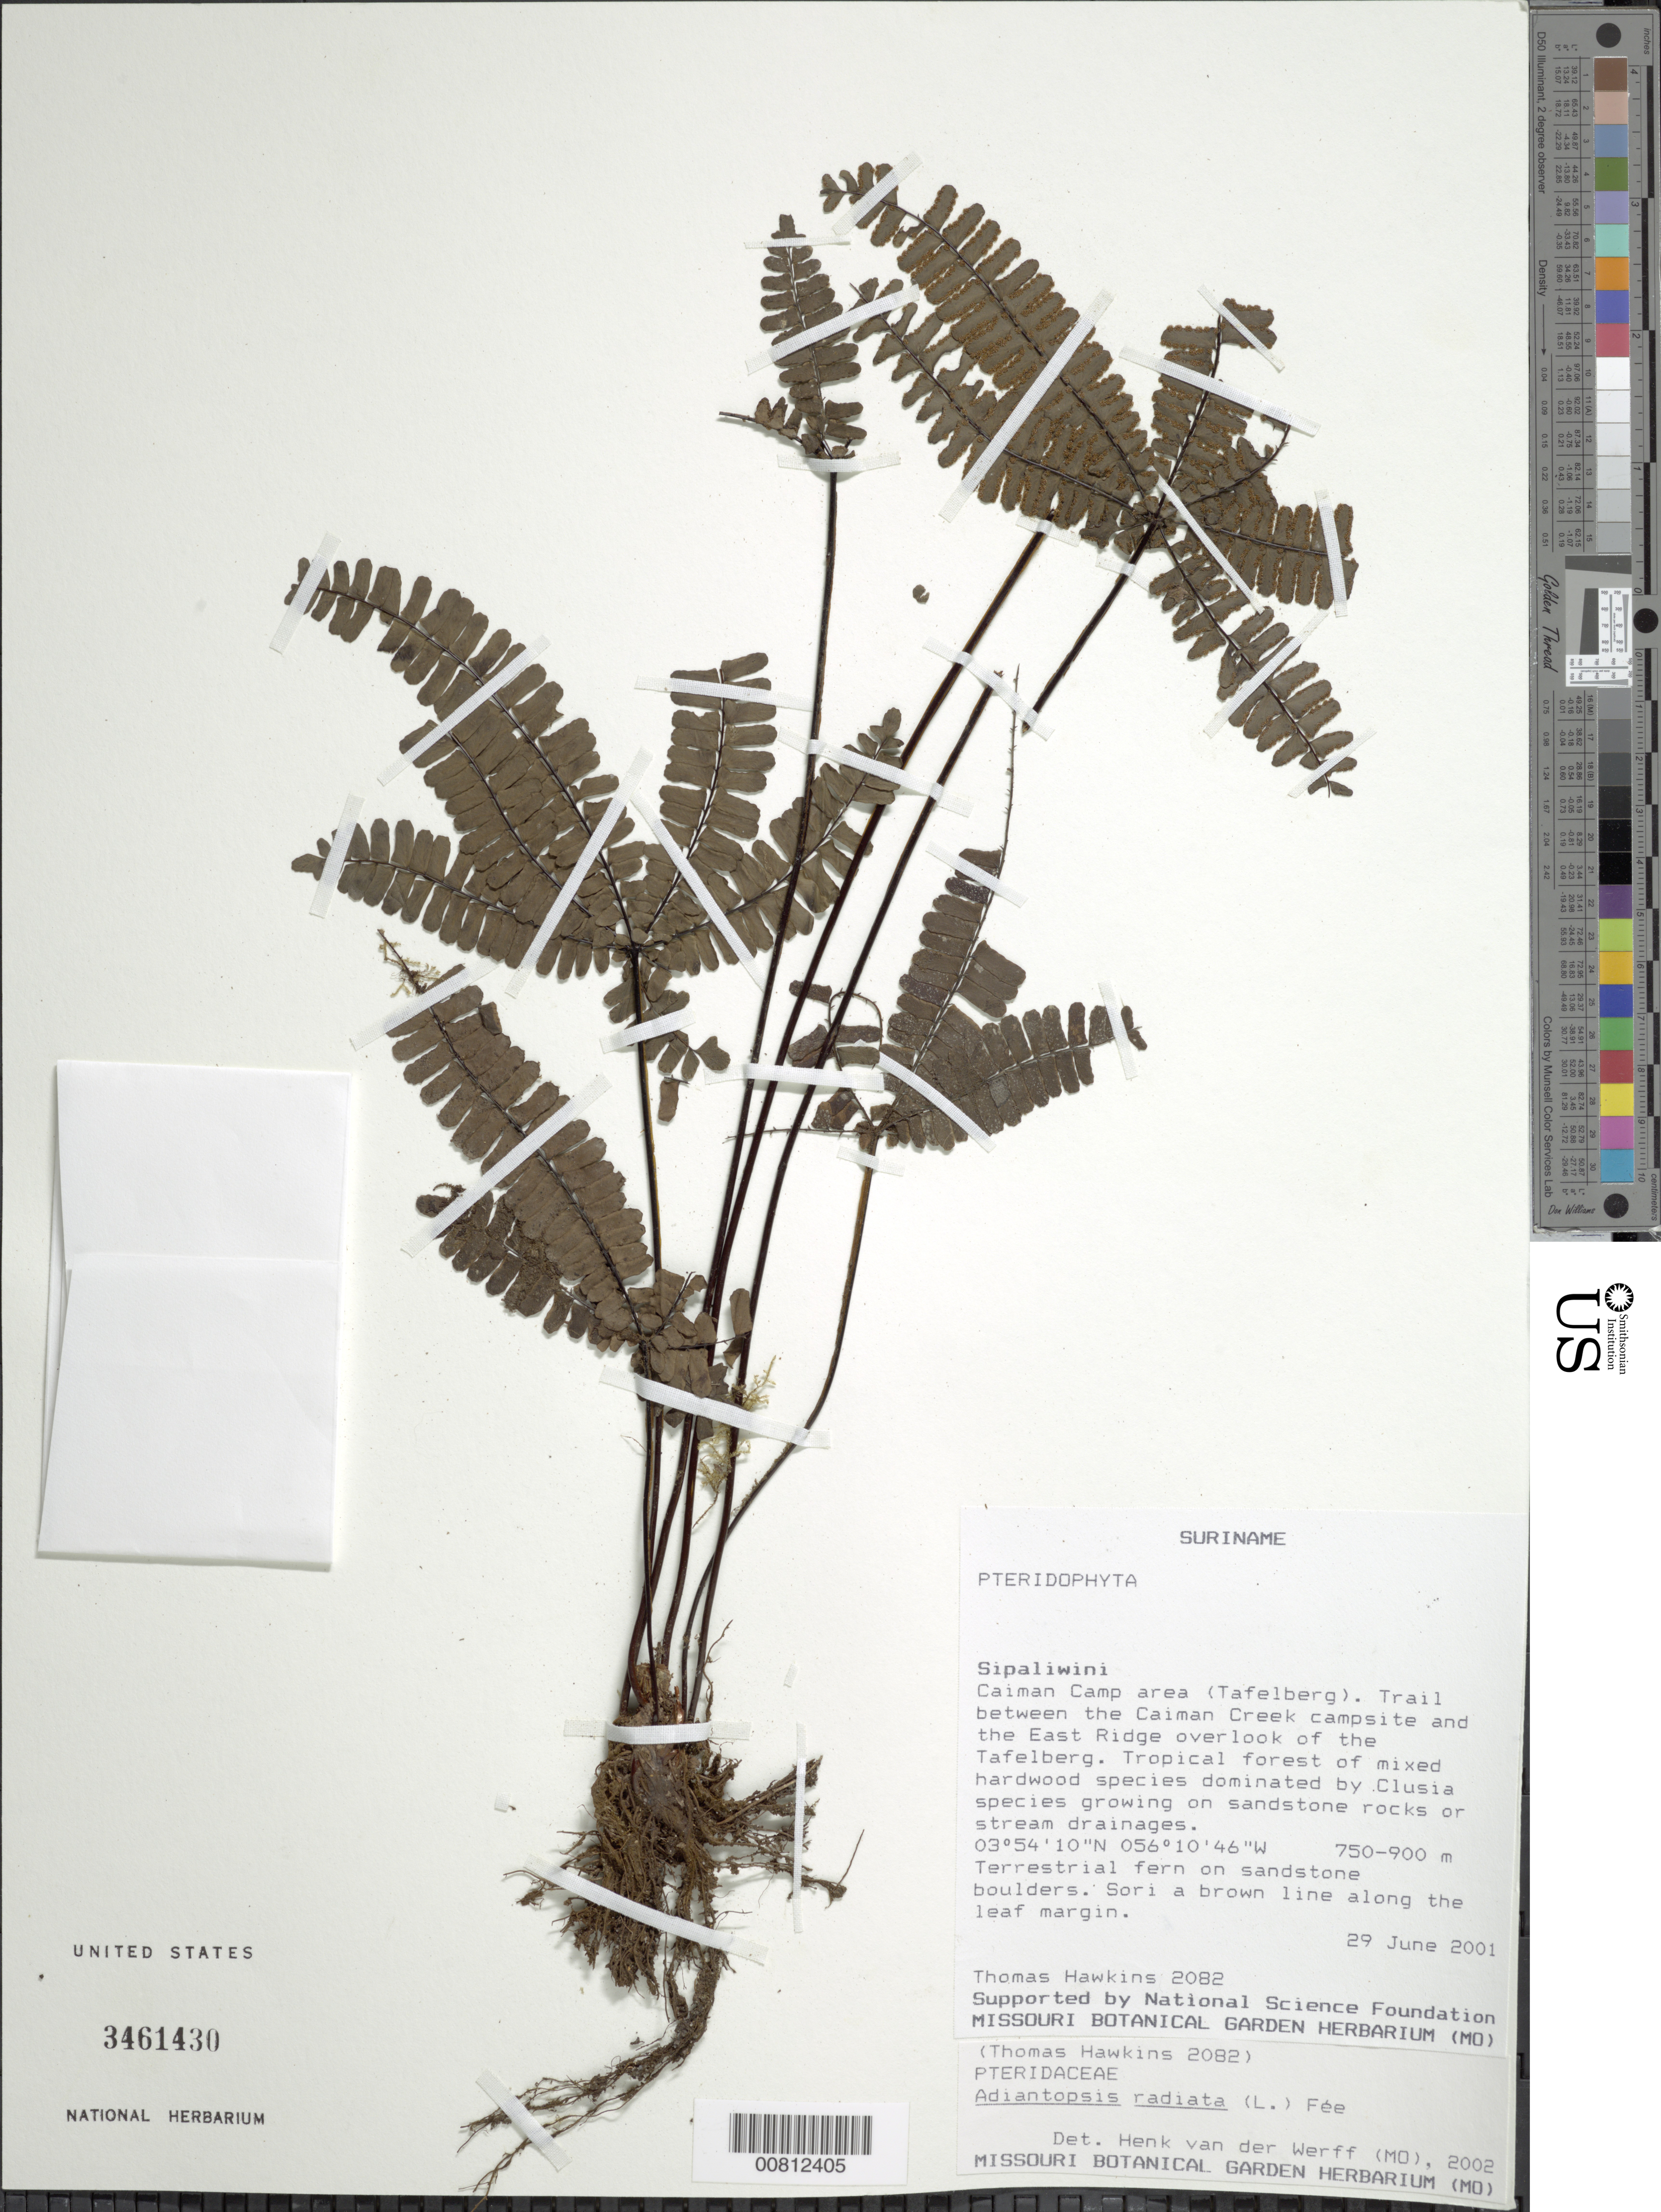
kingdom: Plantae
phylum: Tracheophyta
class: Polypodiopsida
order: Polypodiales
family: Pteridaceae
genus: Adiantopsis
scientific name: Adiantopsis radiata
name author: (L.) Fée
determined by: van der Werff, H., (MO), Missouri Botanical Garden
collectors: T. Hawkins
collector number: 2082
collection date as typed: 29-Jun-01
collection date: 2001-06-29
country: Suriname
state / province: Sipaliwini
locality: Tafelberg (Table Mountain), Caiman Camp area, trail between the Caiman Creek campsite and the East Ridge overlook of the Tafelberg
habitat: Tropical forest of mixed hardwood species dominated by Clusia species growing on sandstone rocks or stream drainages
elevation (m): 750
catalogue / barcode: US 3461430